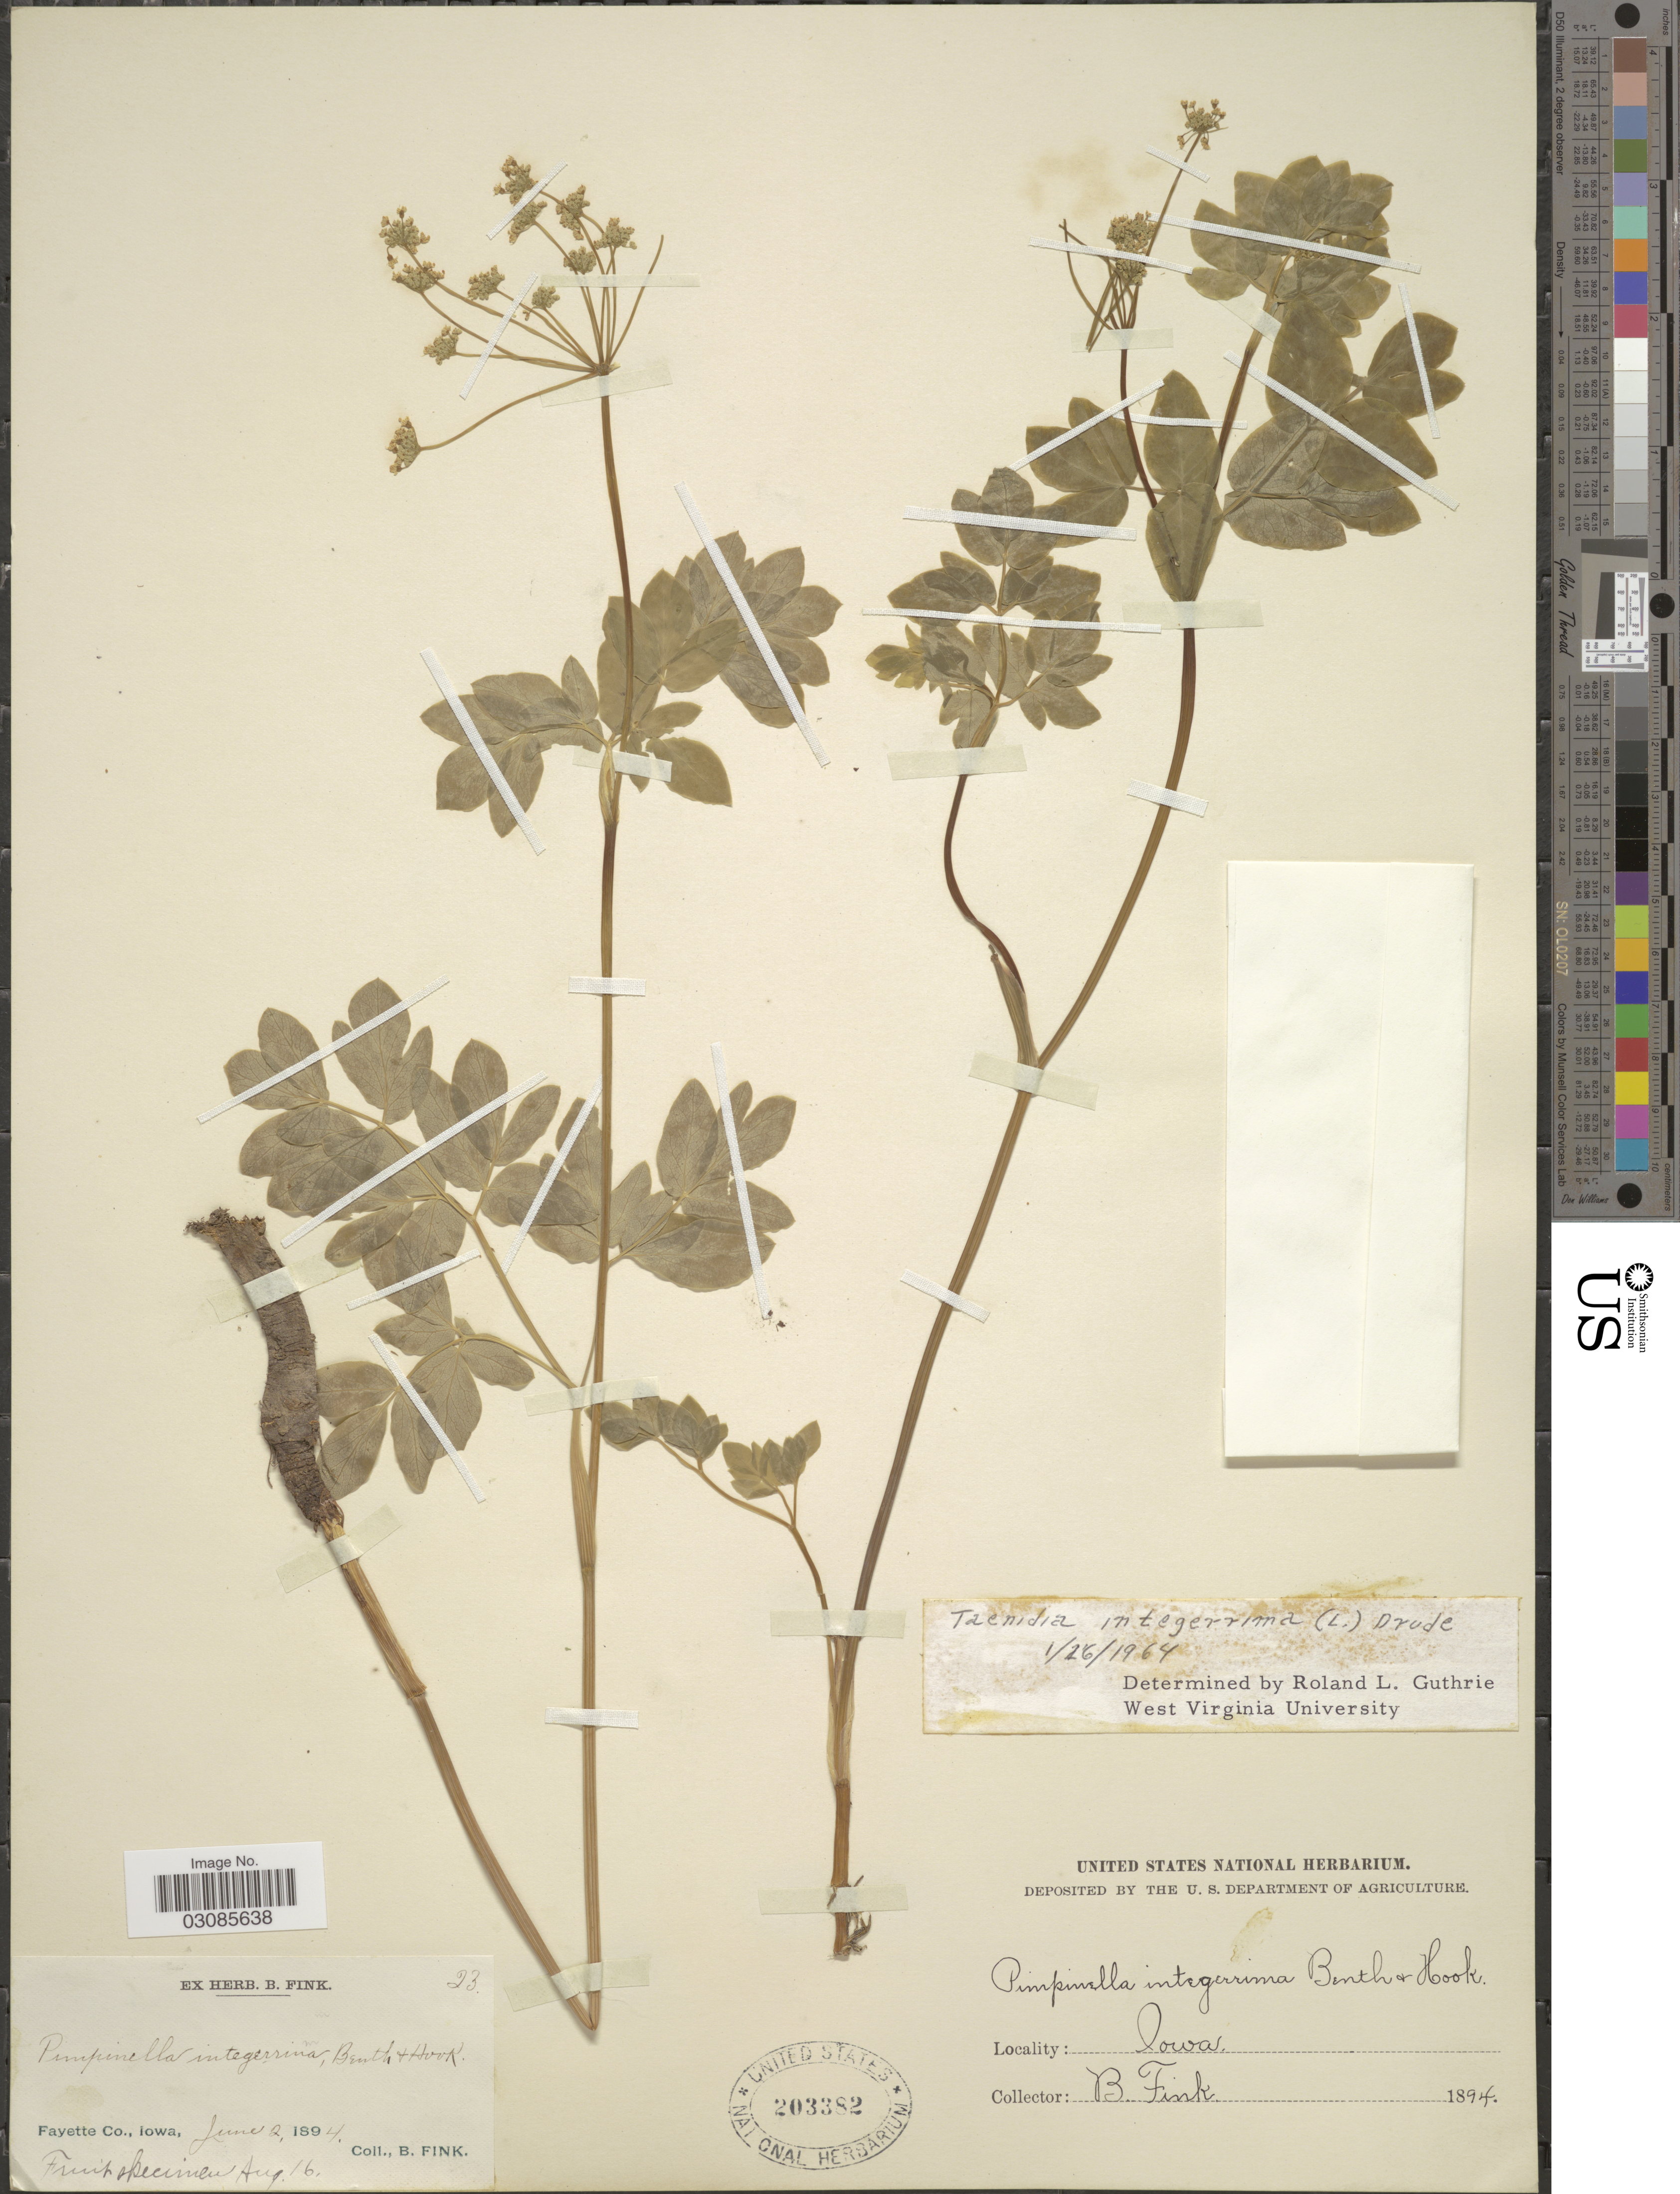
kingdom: Plantae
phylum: Tracheophyta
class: Magnoliopsida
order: Apiales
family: Apiaceae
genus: Taenidia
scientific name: Taenidia integerrima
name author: (L.) Drude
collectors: B. Fink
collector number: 23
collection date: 1894-06-02/1894-08-16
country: United States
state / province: Iowa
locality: Fayette Co.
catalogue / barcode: US 203382